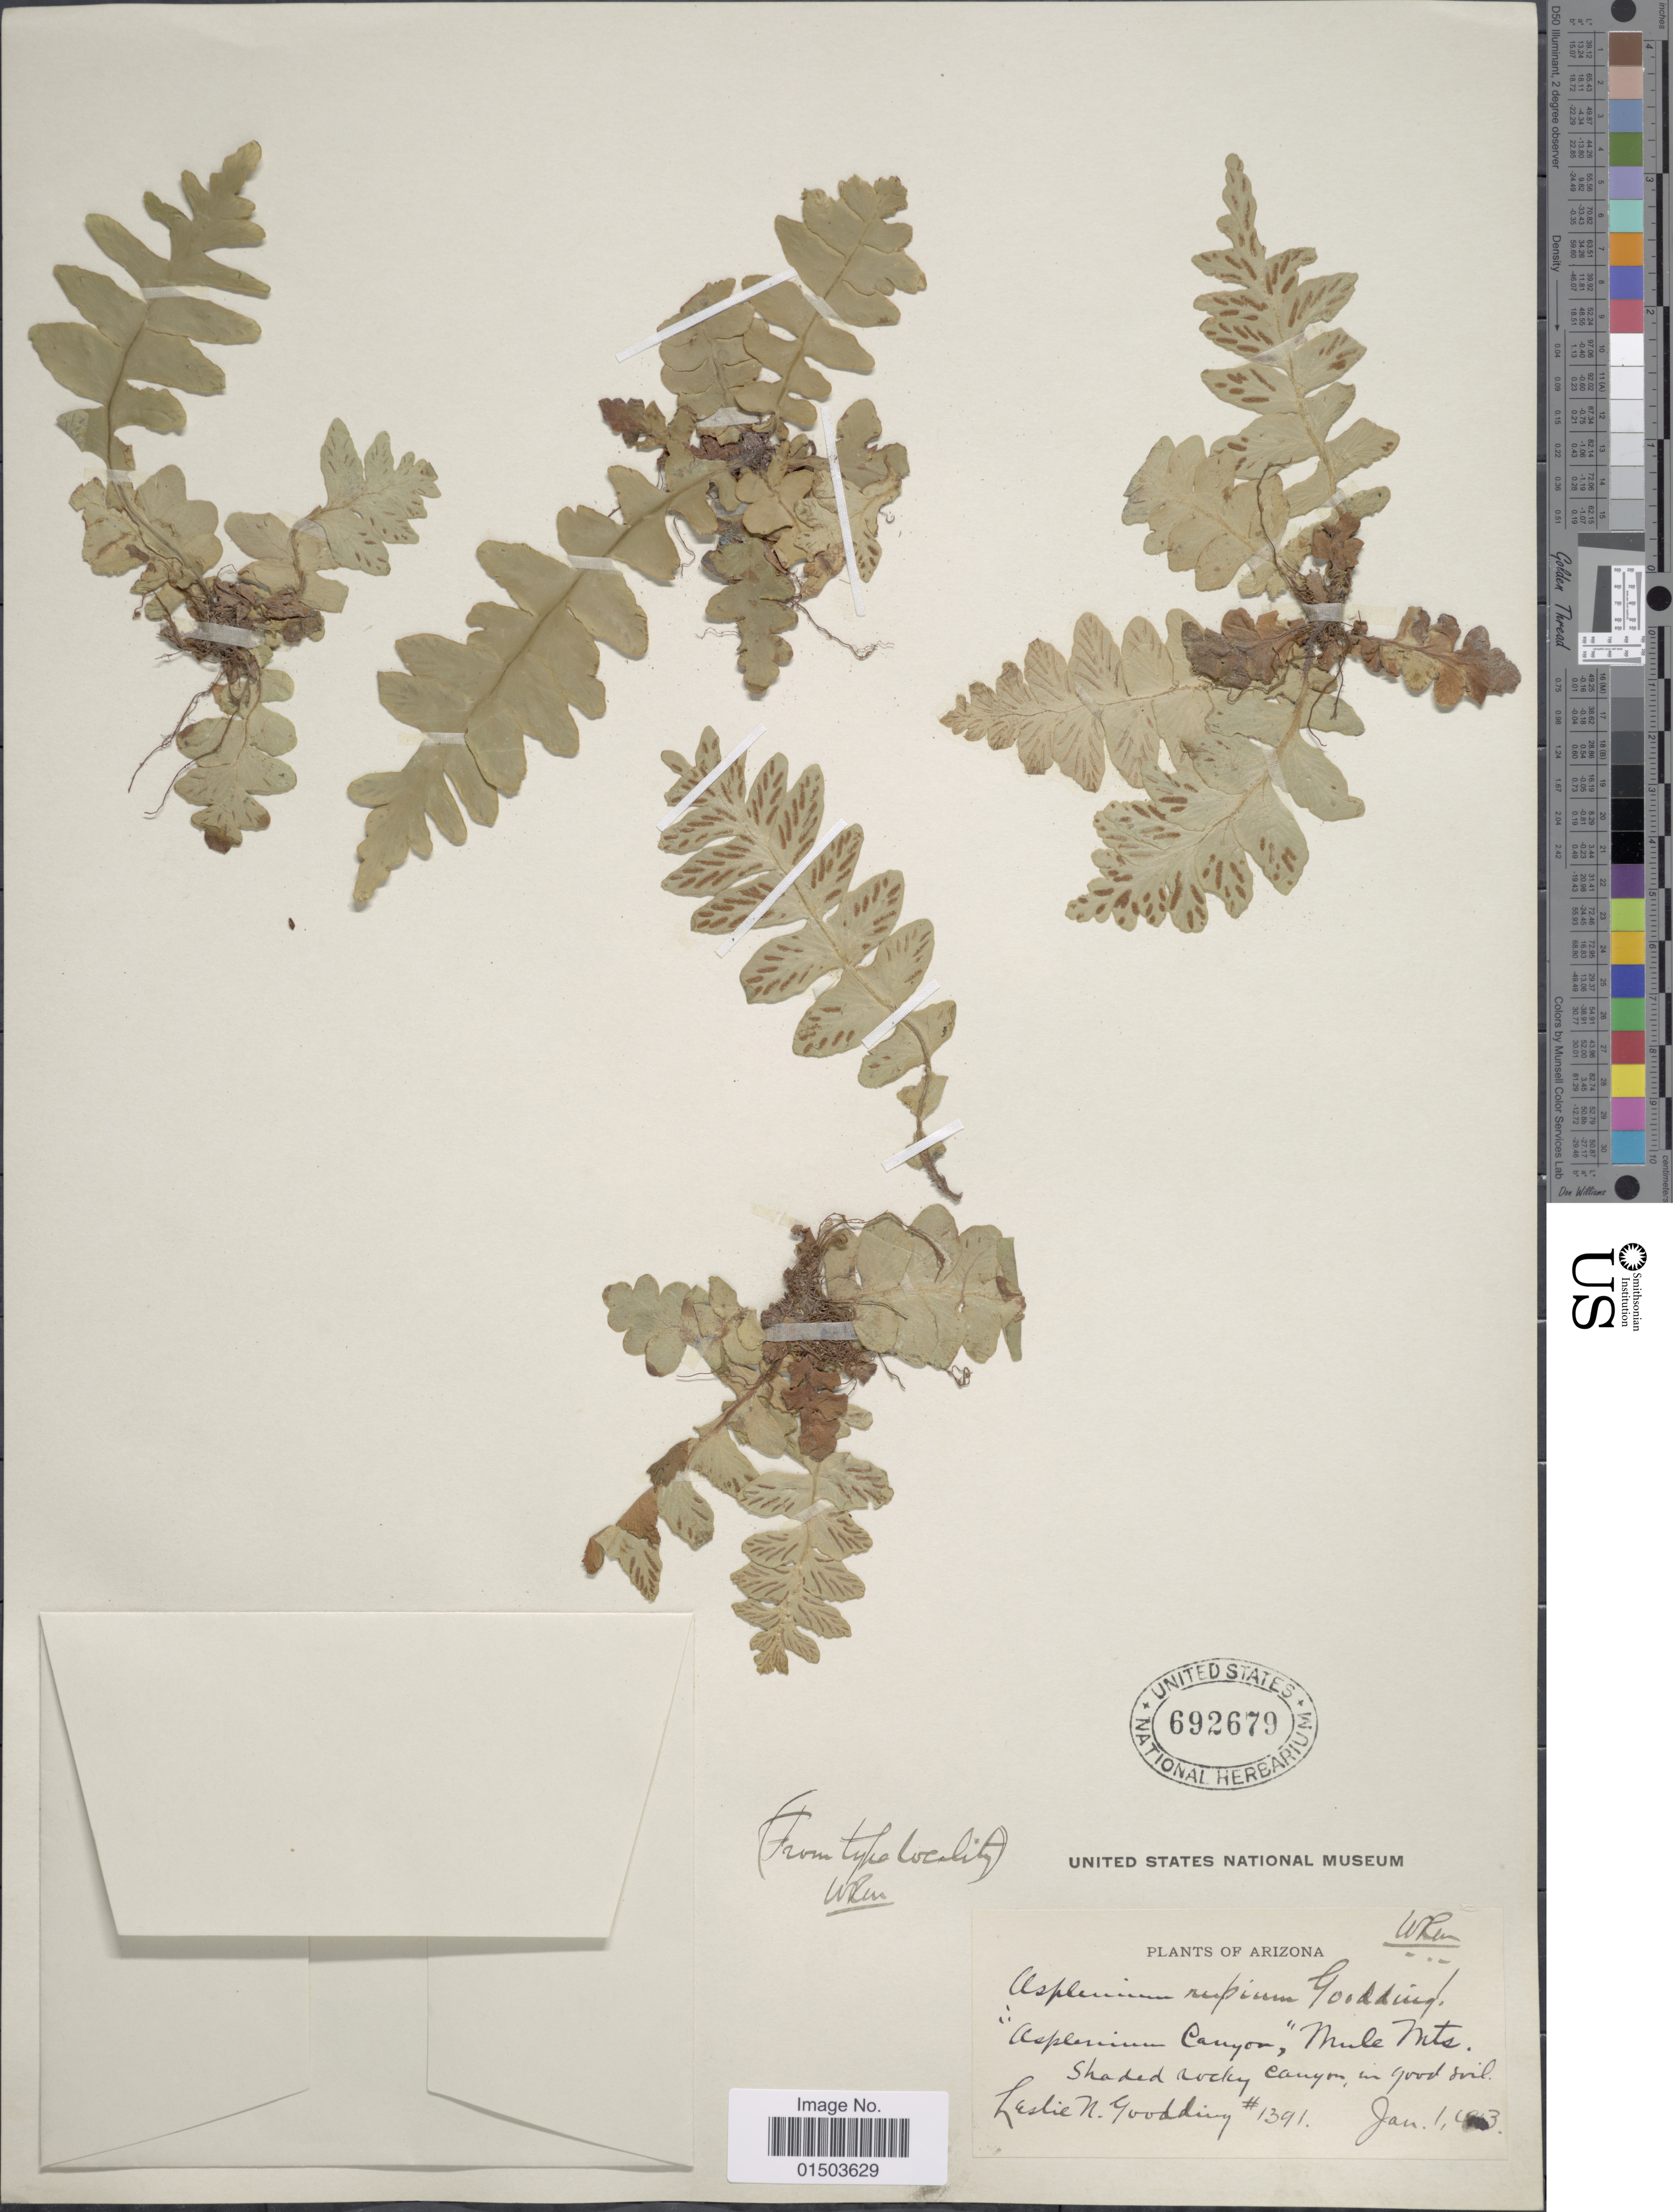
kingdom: Plantae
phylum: Tracheophyta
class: Polypodiopsida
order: Polypodiales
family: Aspleniaceae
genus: Asplenium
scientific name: Asplenium dalhousiae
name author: Hook.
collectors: L. N. Goodding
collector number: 1391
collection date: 1913-01-01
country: United States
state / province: Arizona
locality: Arizona, "Asplenium Canyon," Mule Mts., Shaded rocky Canyon, in good soil.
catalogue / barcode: US 692679